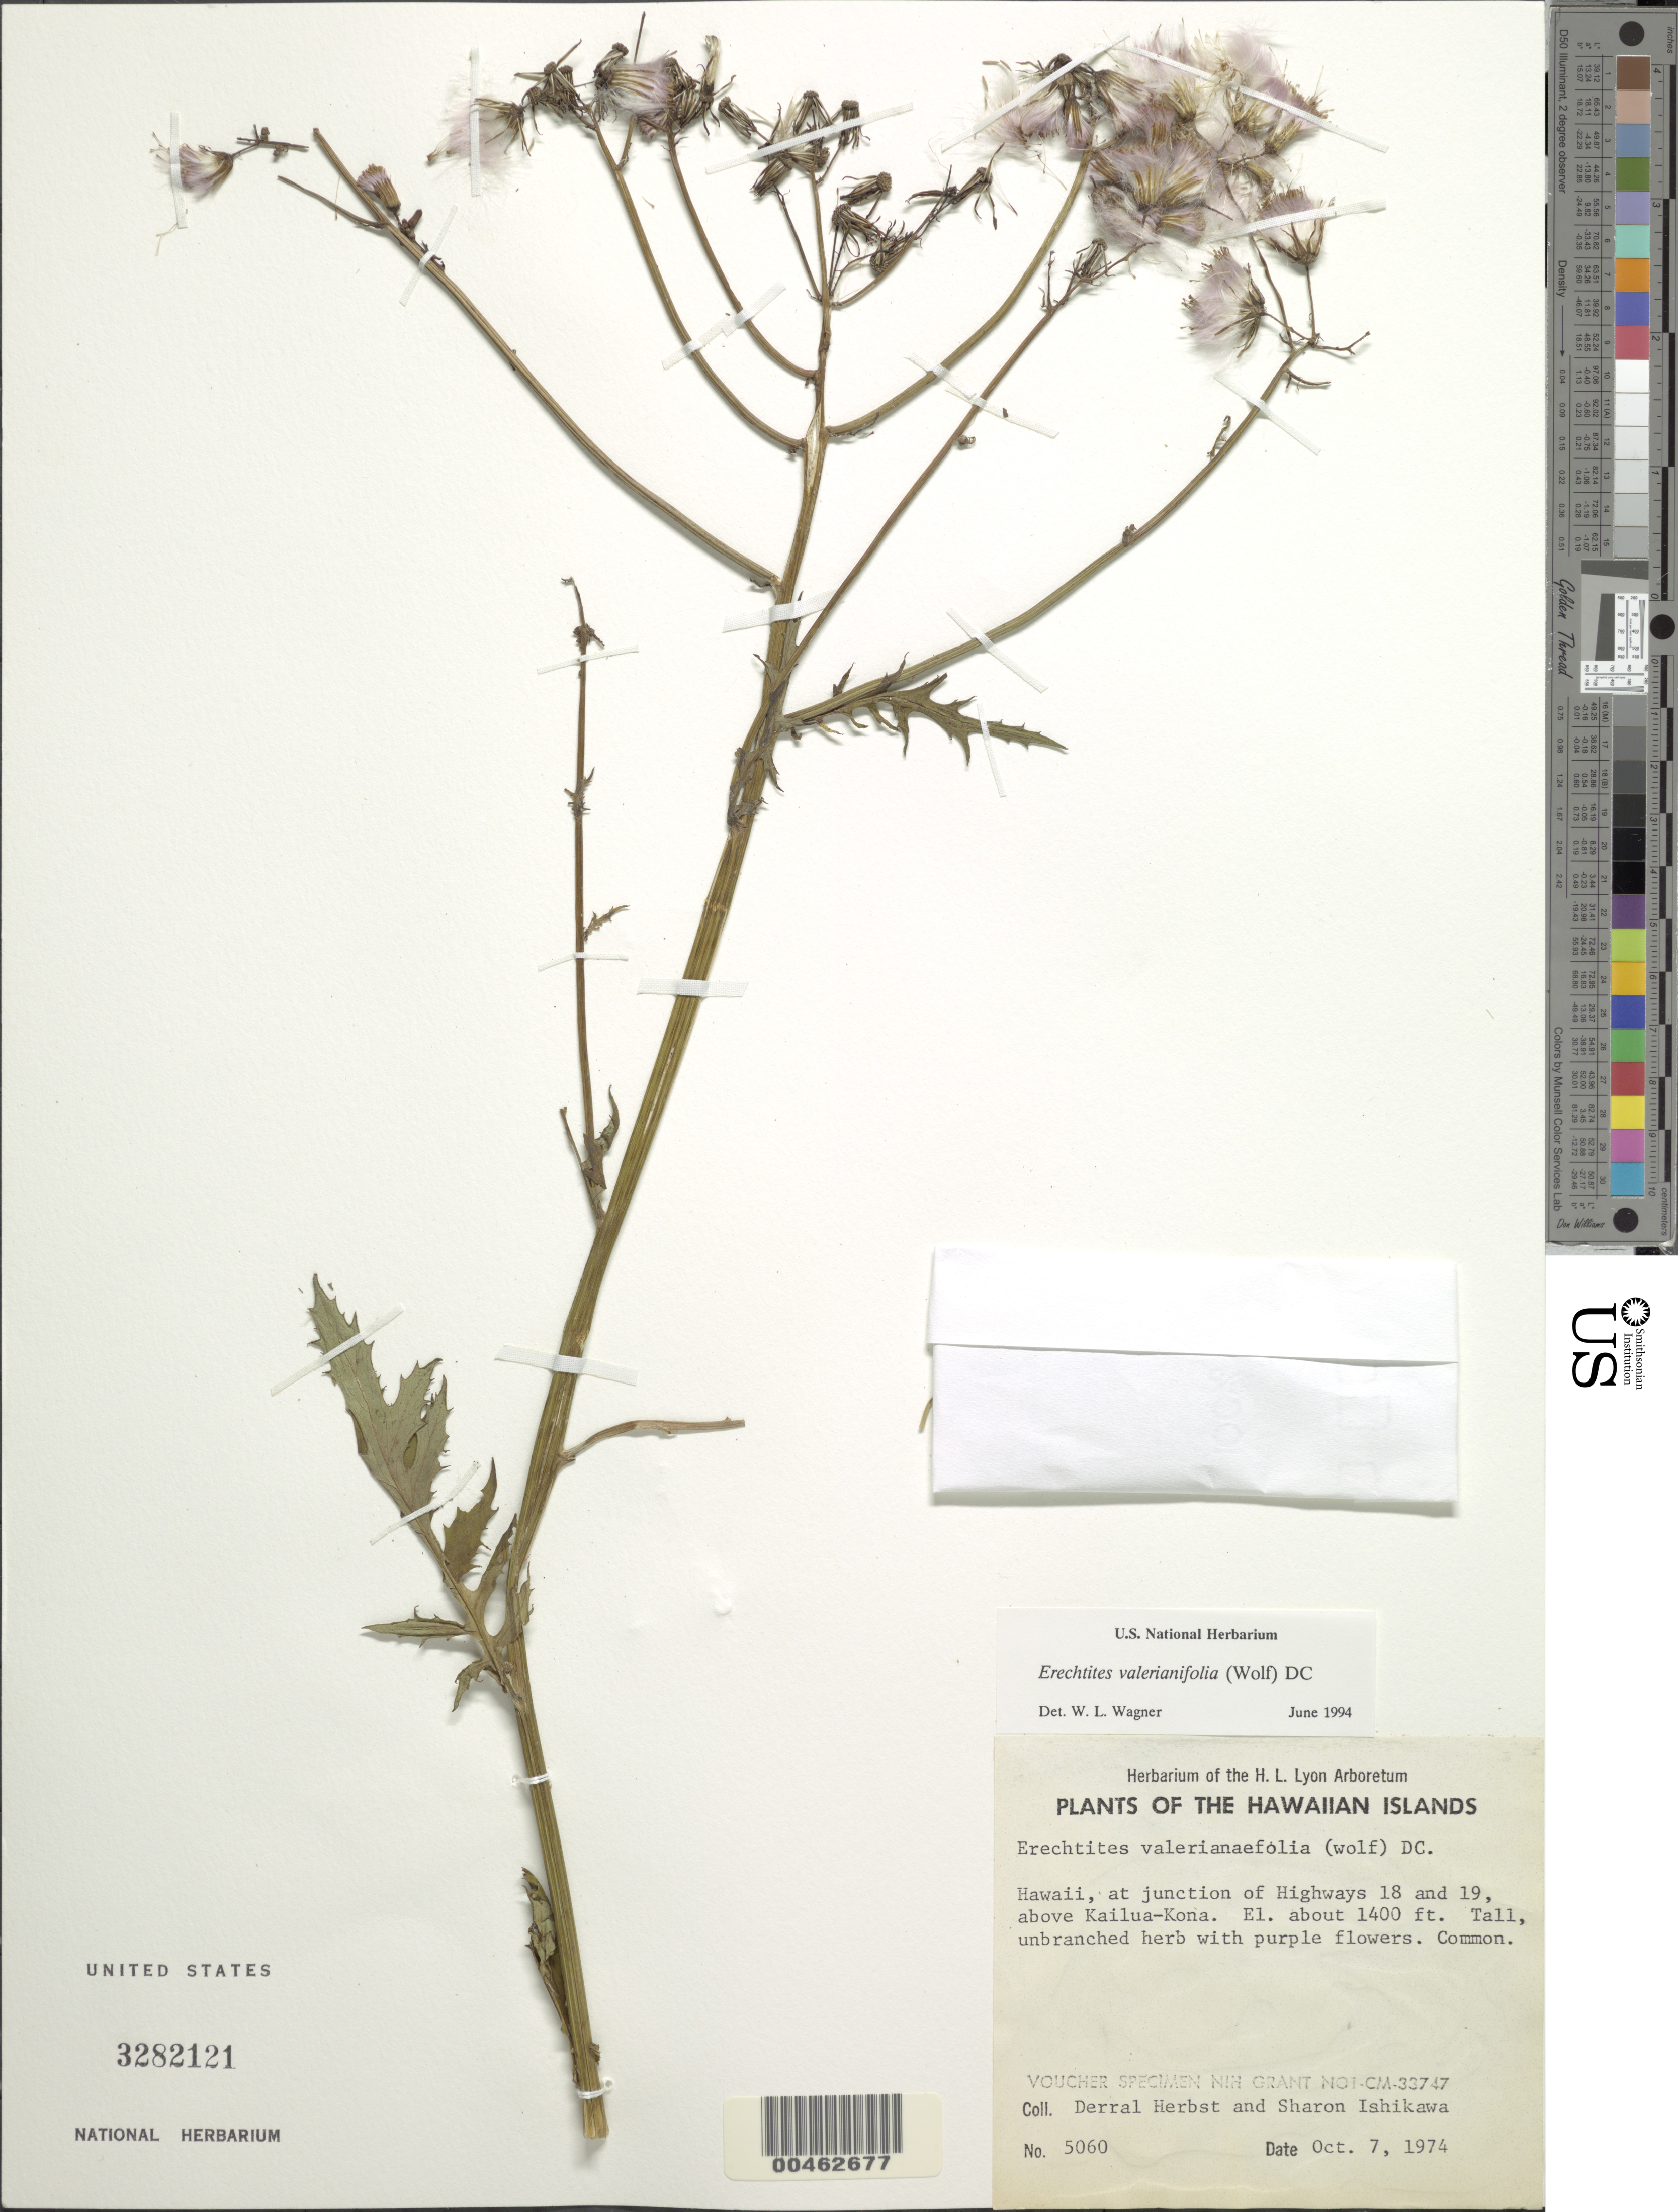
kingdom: Plantae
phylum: Tracheophyta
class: Magnoliopsida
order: Asterales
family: Asteraceae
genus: Erechtites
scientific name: Erechtites valerianifolius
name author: (Link ex Spreng.) DC.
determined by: Wagner, W. L., (BOT), Smithsonian Institution - National Museum of Natural History (UNITED STATES)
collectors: D. R. Herbst & S. Ishikawa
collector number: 5060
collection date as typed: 7 Oct 1974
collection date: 1974-10-07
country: United States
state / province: Hawaii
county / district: Hawaii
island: Hawaii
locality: at jct. of hwys. 18 and 19, above Kailua-Kona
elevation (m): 427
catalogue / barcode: US 3282121